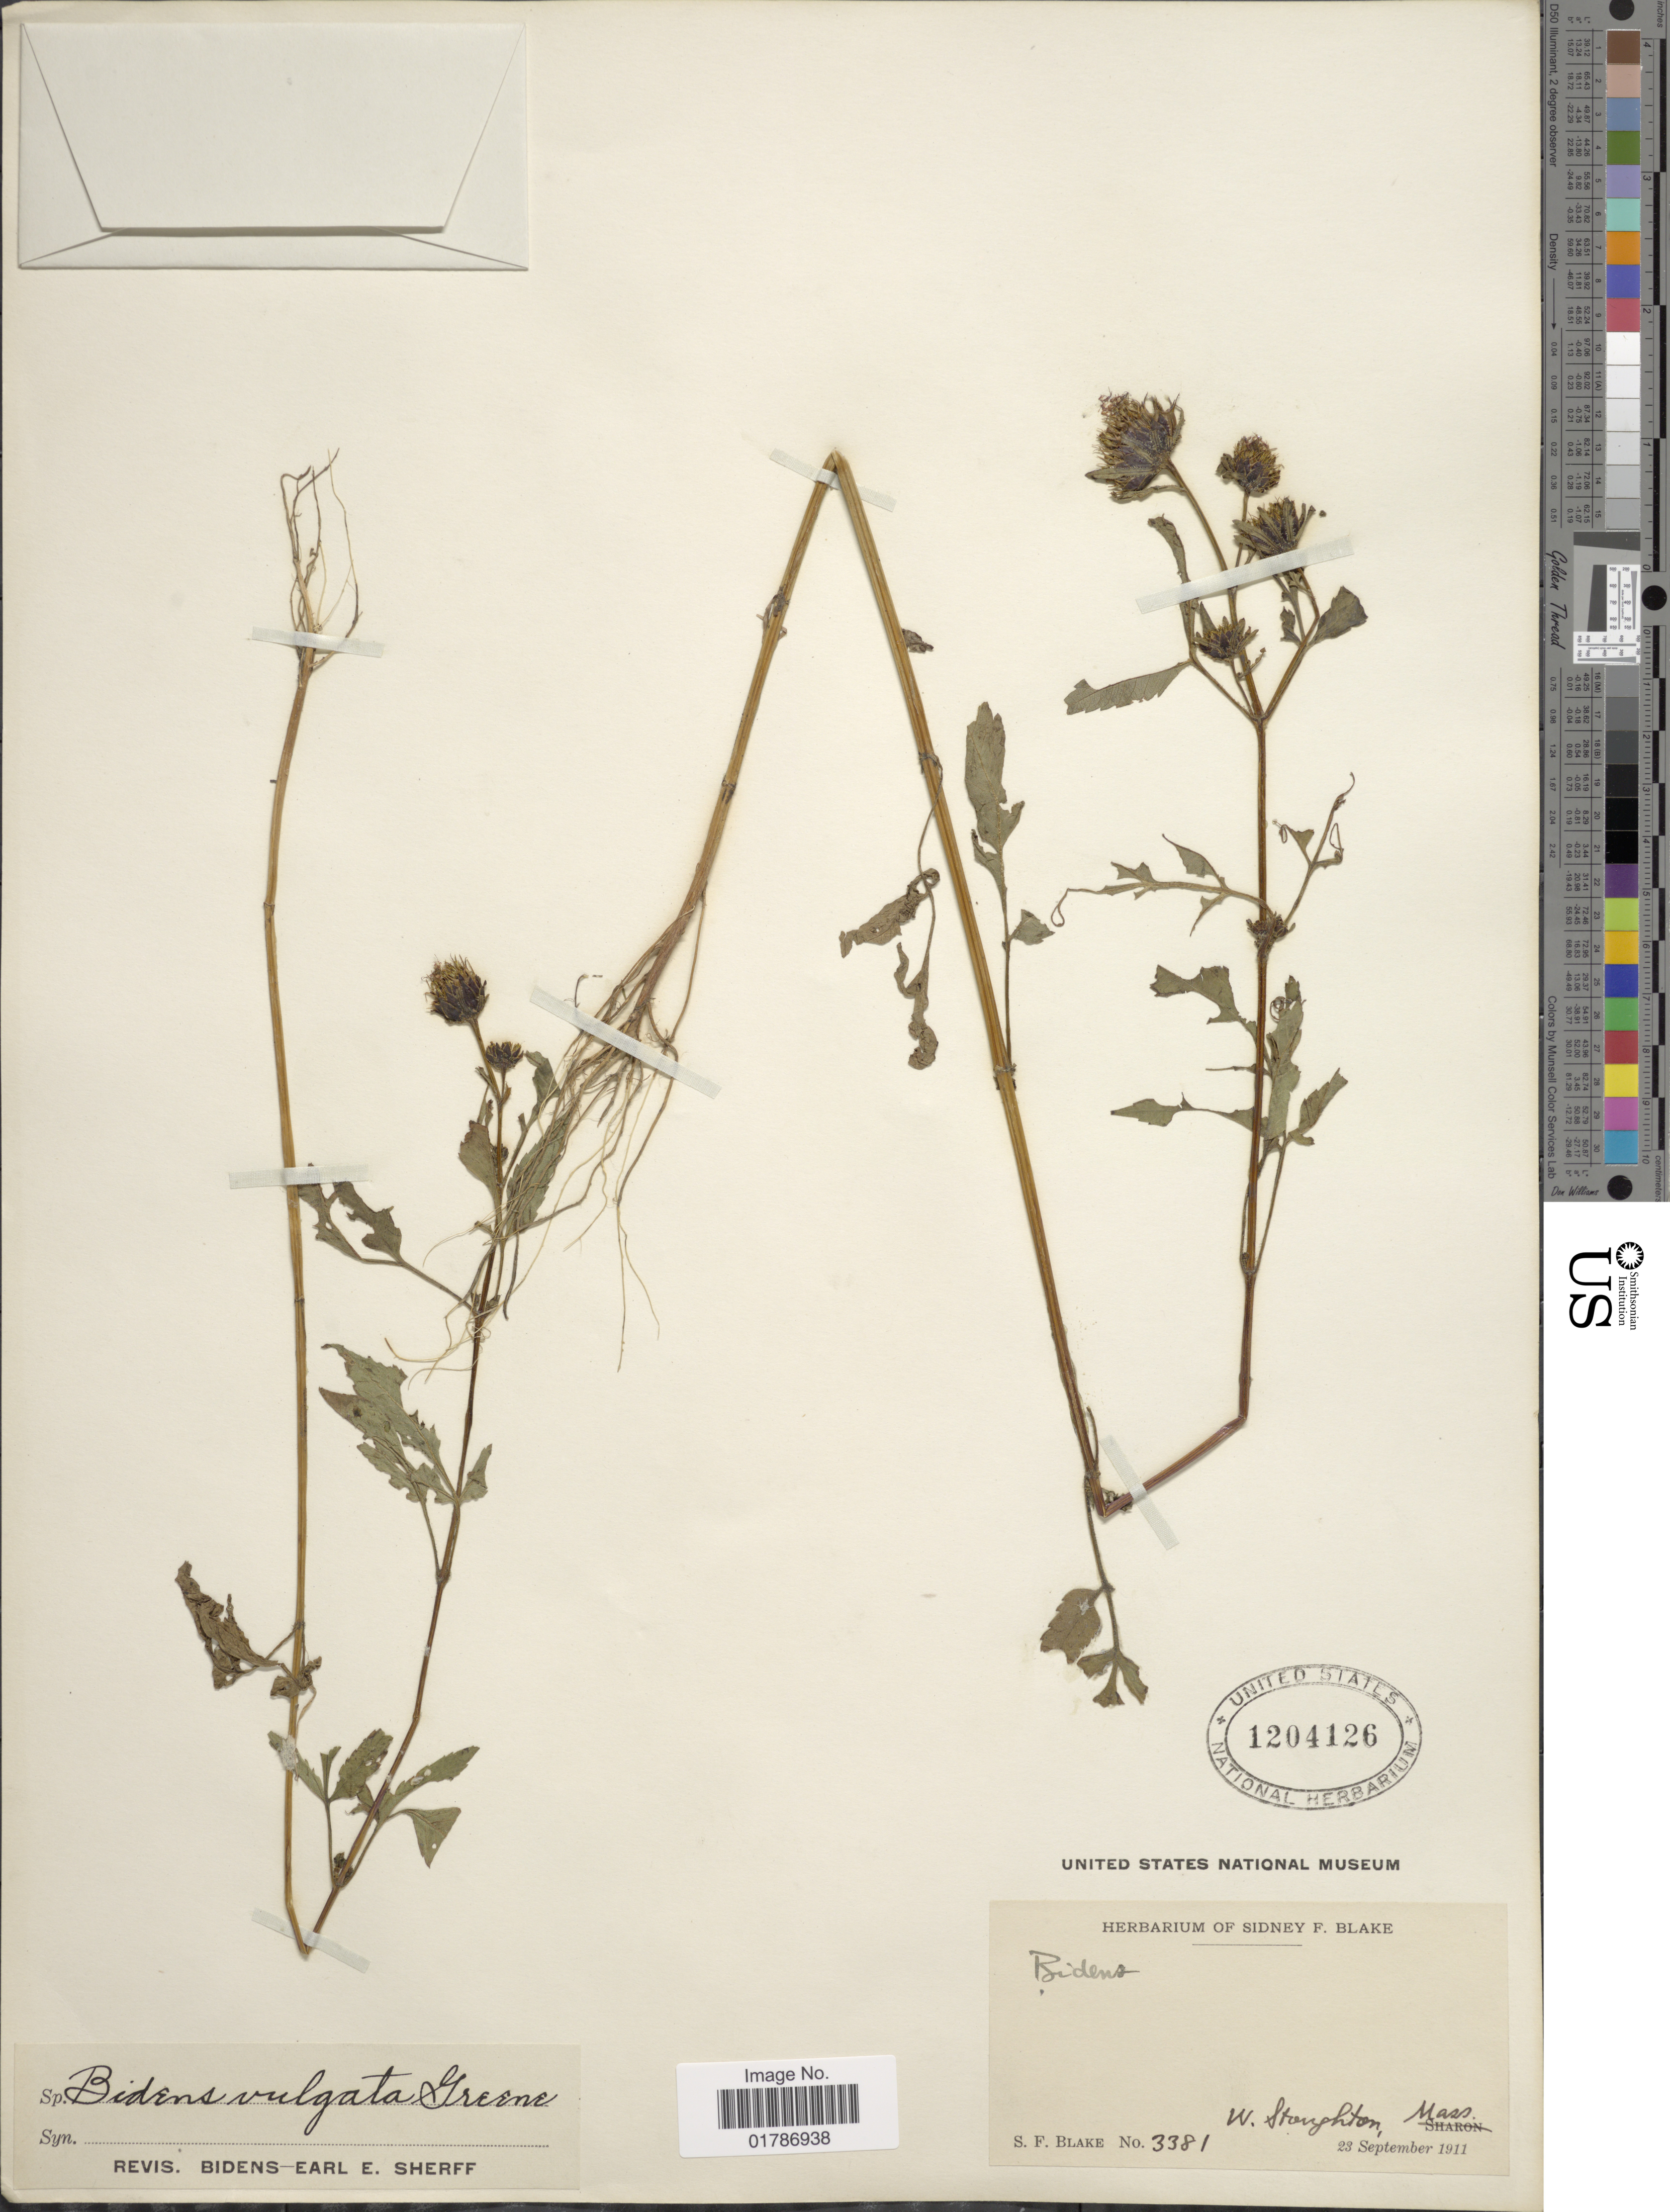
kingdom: Plantae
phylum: Tracheophyta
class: Magnoliopsida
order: Asterales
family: Asteraceae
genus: Bidens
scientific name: Bidens vulgata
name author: Greene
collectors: S. Blake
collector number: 3381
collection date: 1911-09-23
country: United States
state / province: Massachusetts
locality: W. Stoughton, Mass.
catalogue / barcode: US 124126